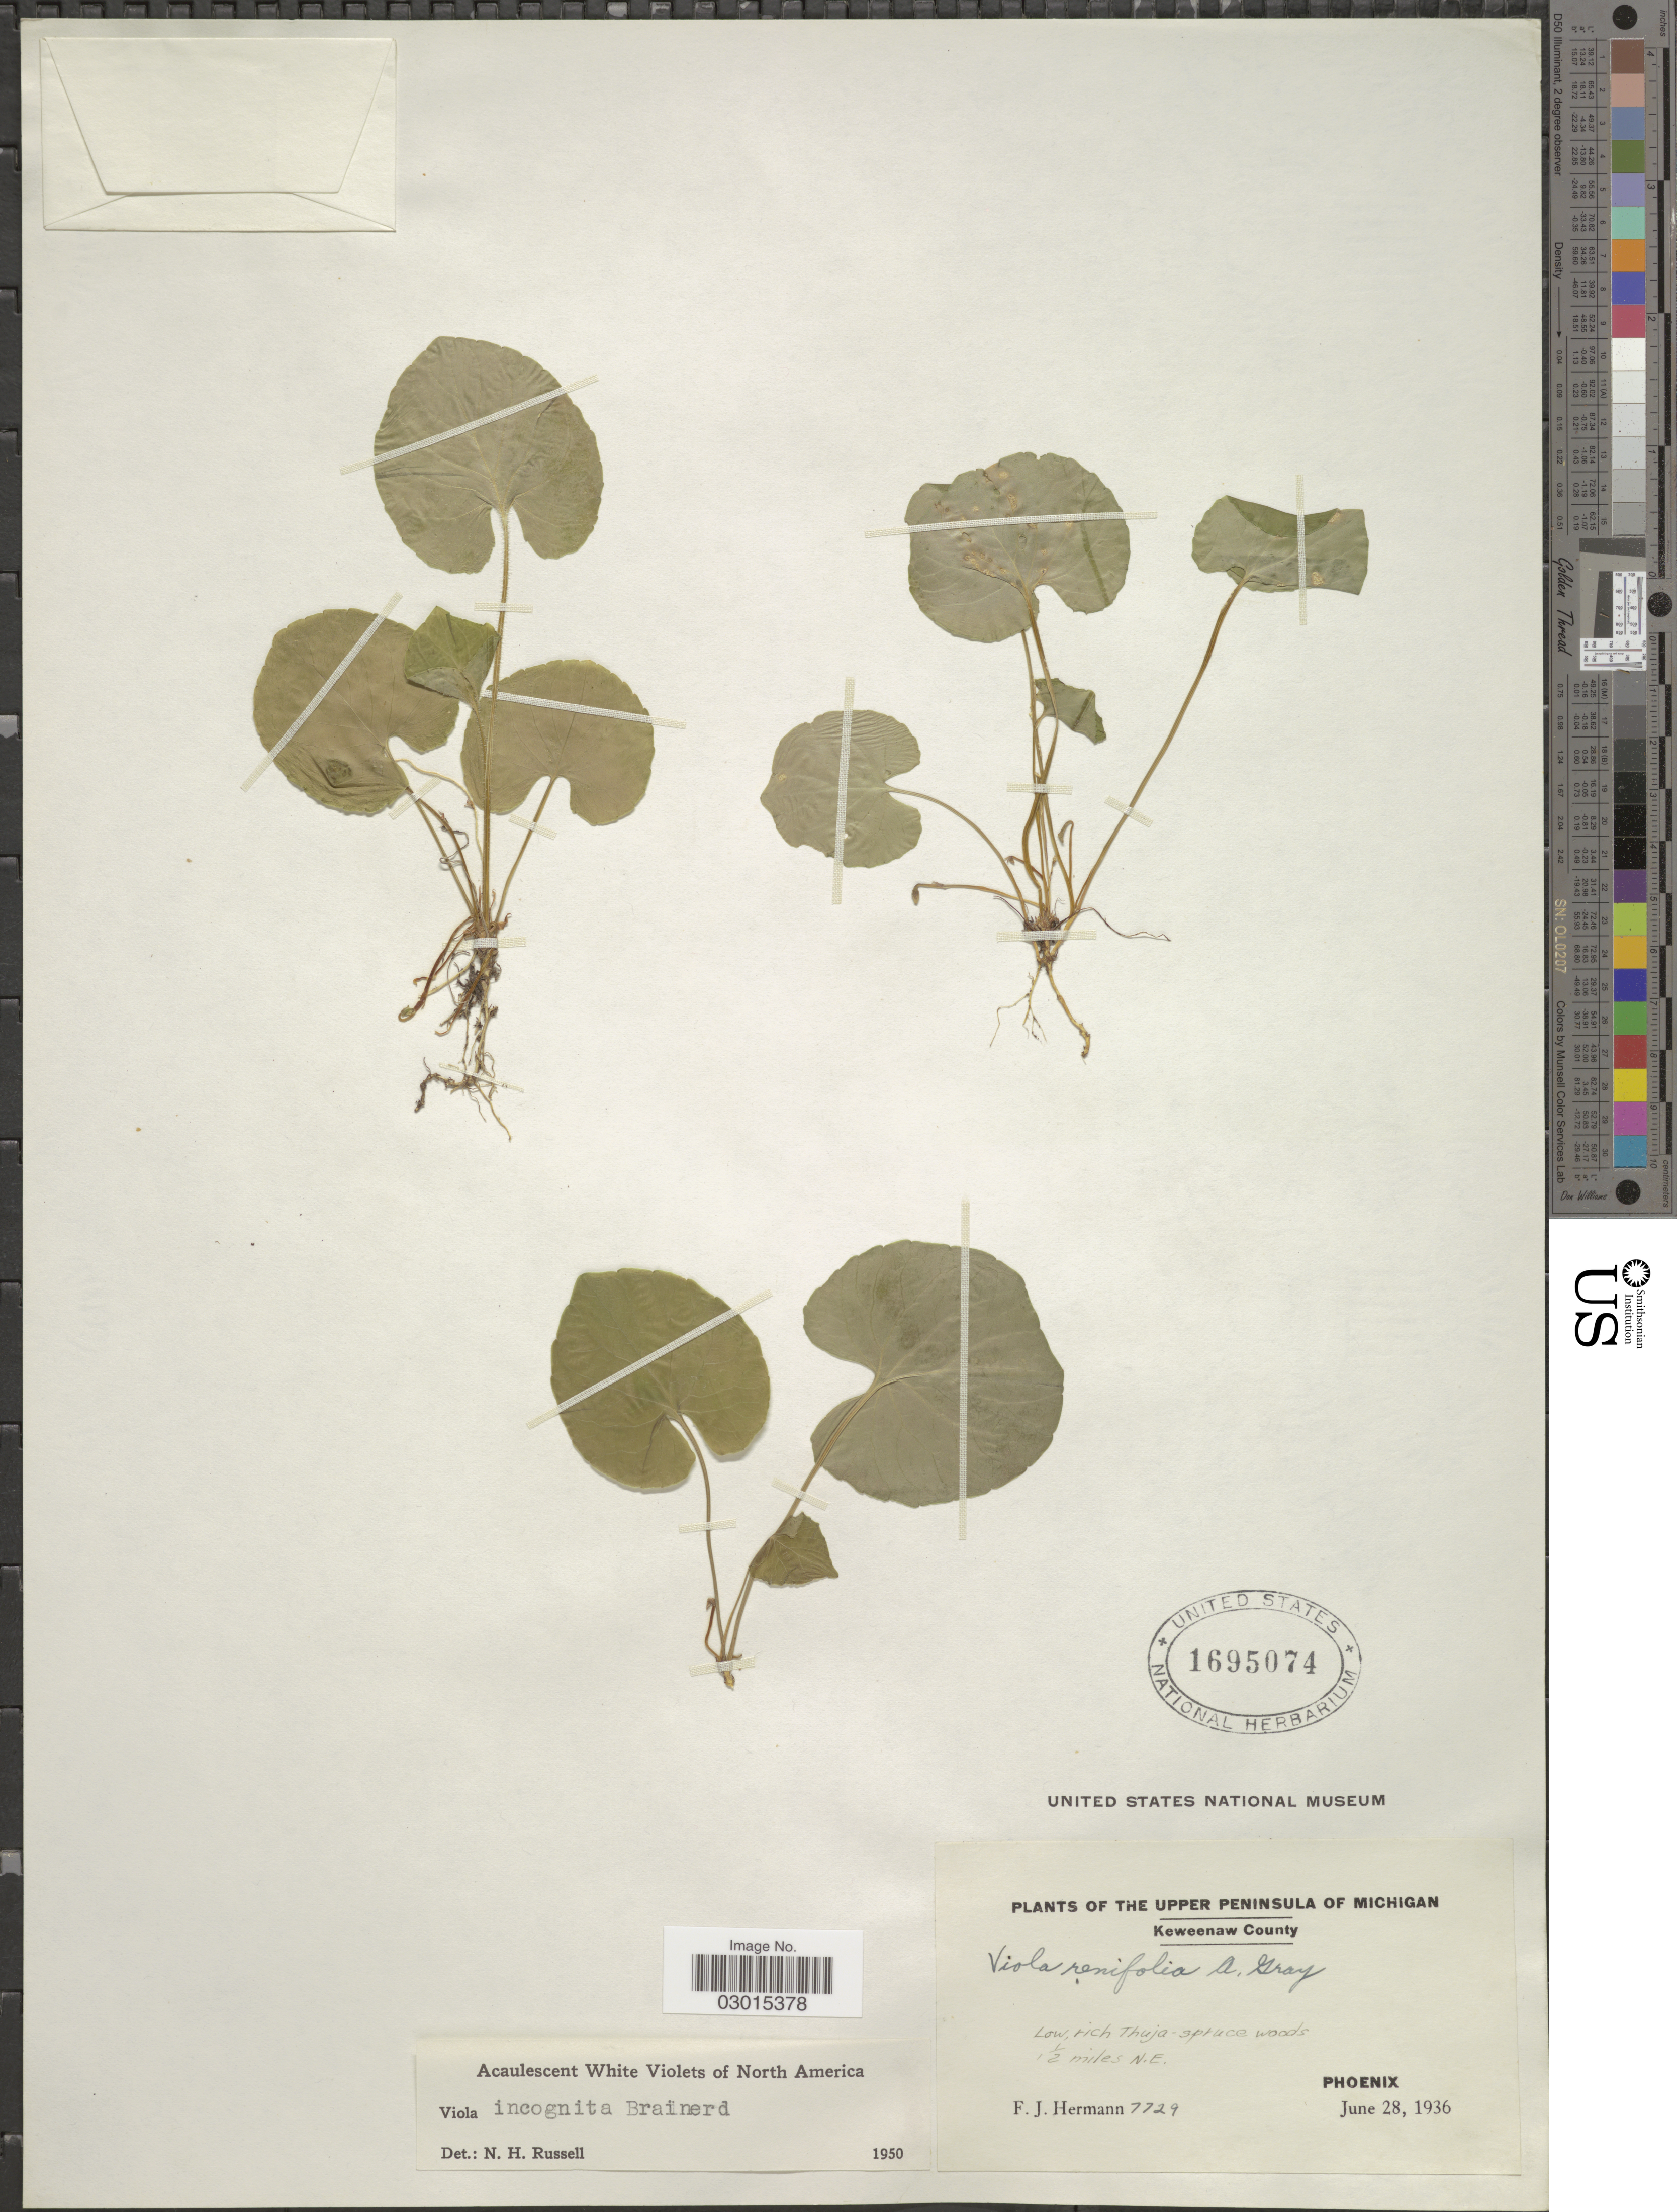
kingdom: Plantae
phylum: Tracheophyta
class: Magnoliopsida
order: Malpighiales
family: Violaceae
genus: Viola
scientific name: Viola incognita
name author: Brainerd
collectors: F. J. Hermann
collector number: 7729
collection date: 1936-06-28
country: United States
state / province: Michigan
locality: The Upper Peninsula of Michigan. Keweenaw County. 1½ miles N.E. Phoenix.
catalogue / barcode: US 1695074